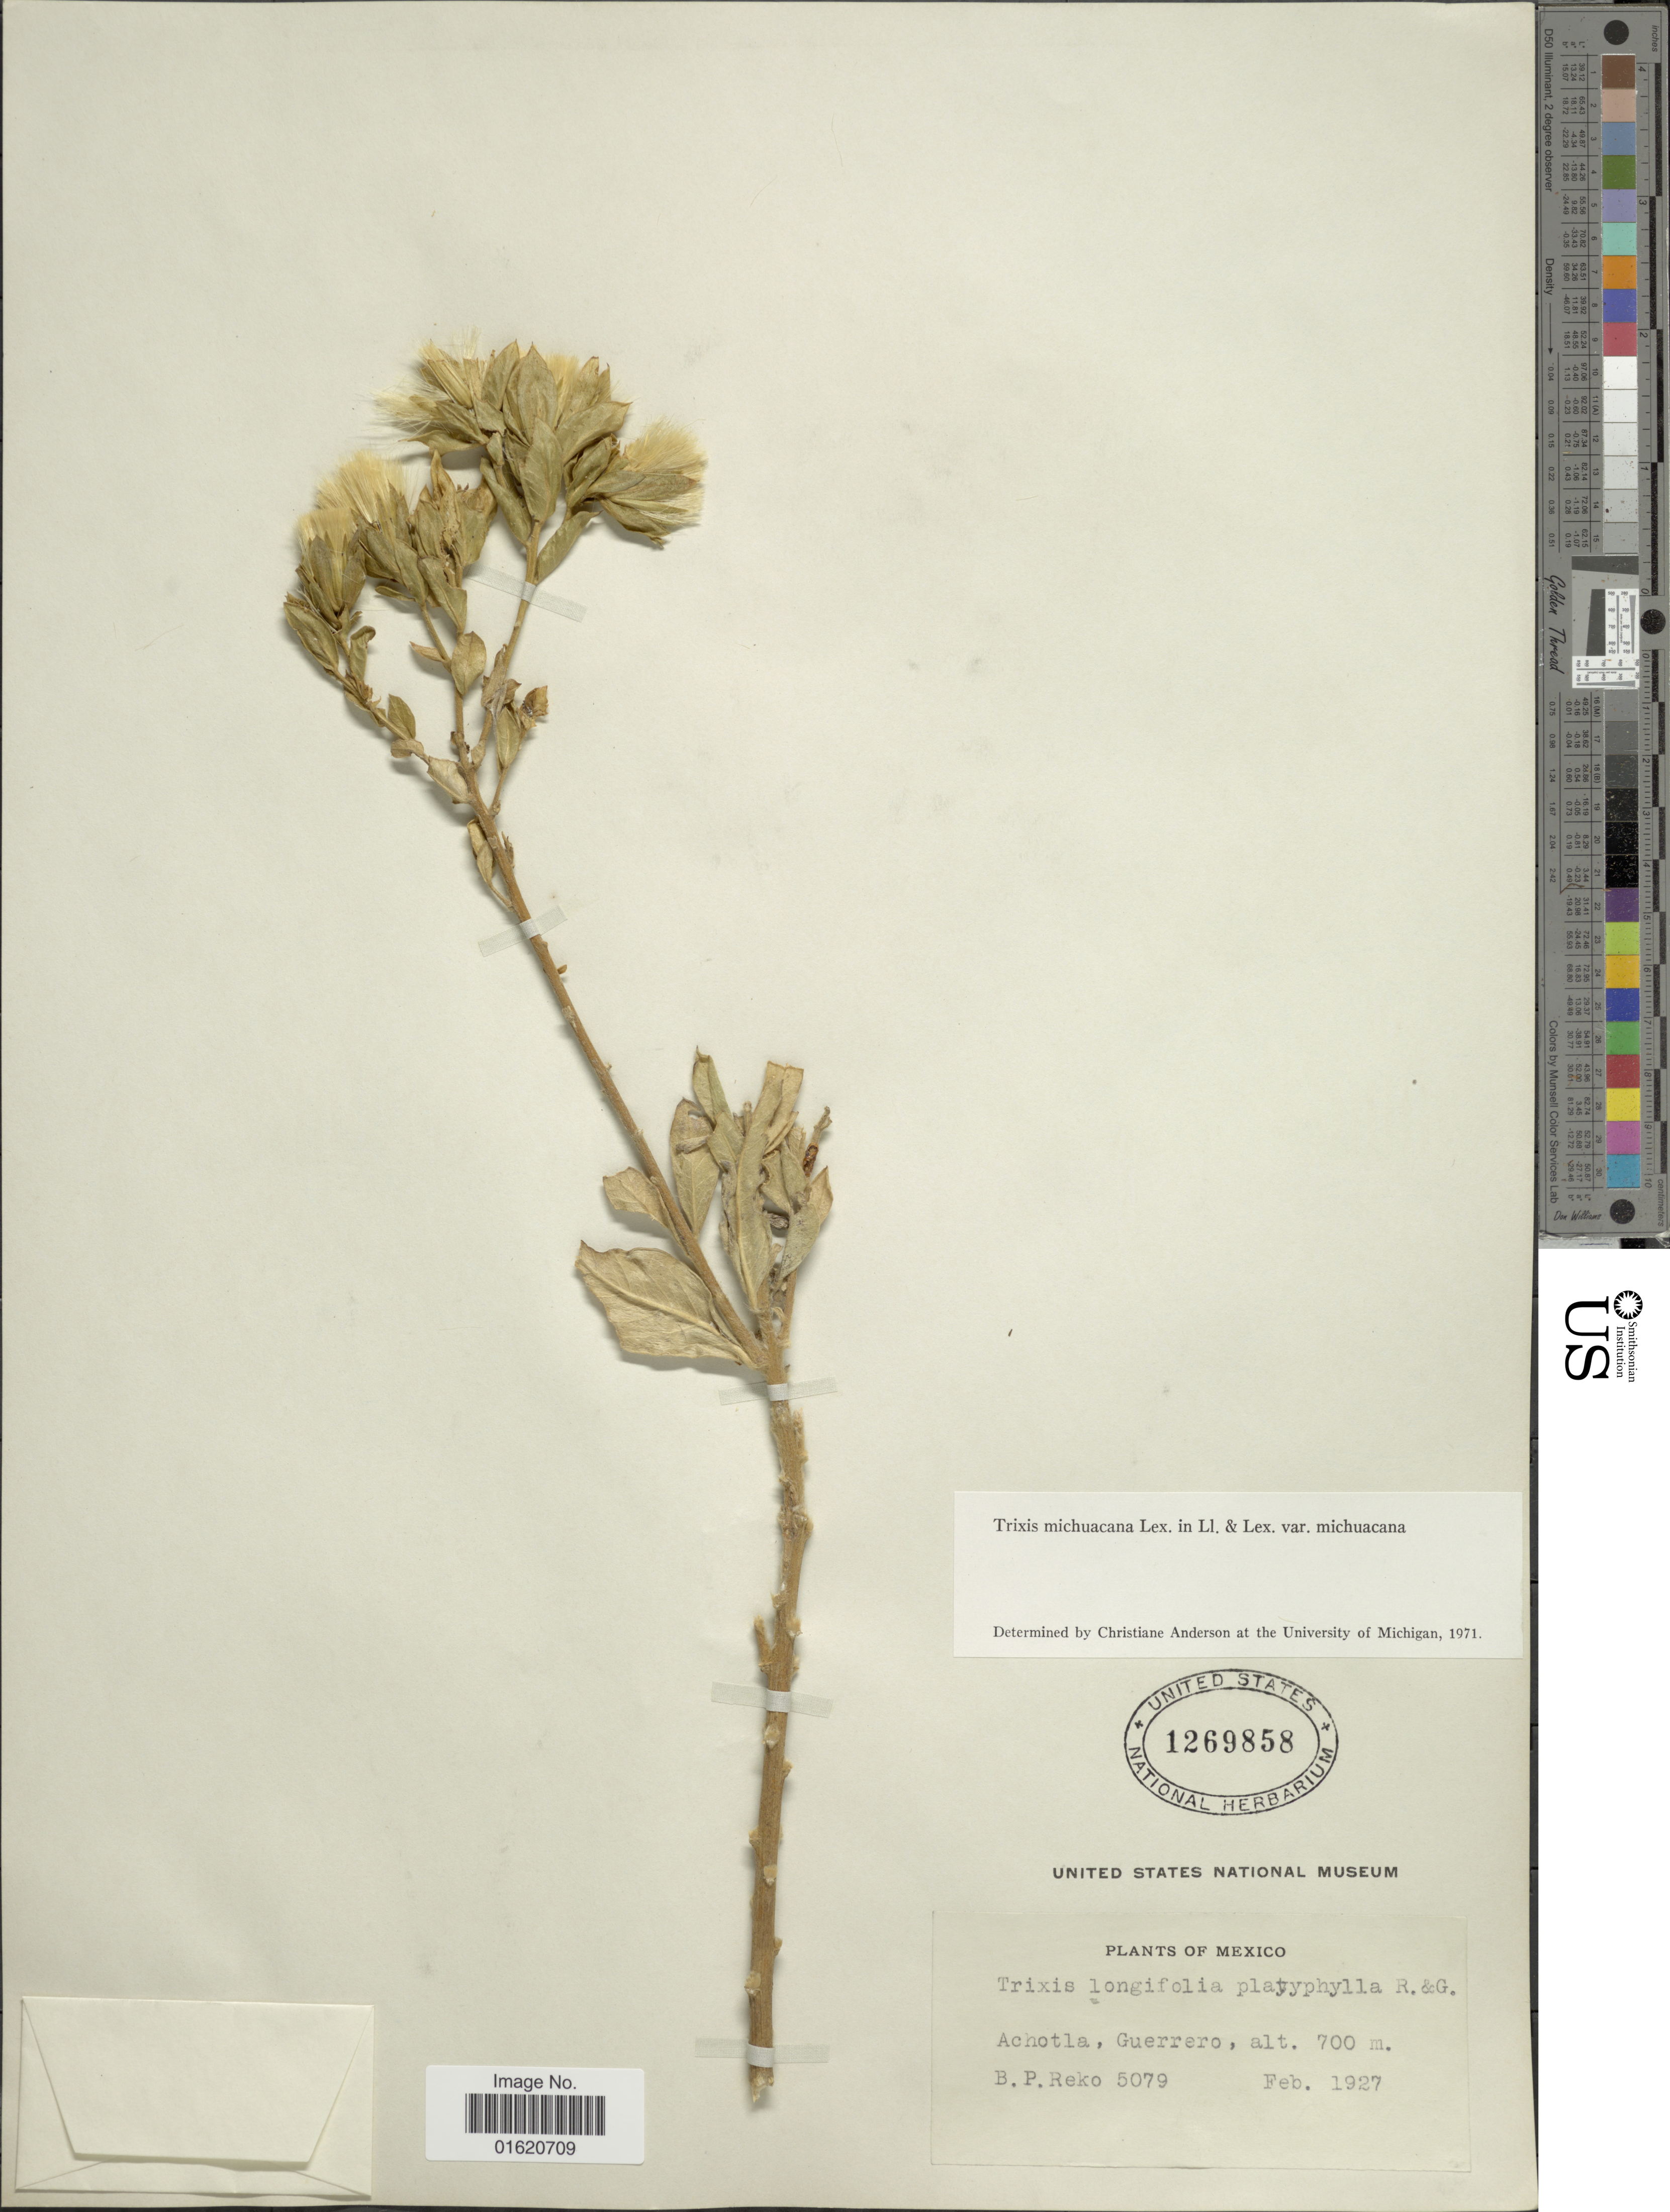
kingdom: Plantae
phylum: Tracheophyta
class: Magnoliopsida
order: Asterales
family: Asteraceae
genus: Trixis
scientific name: Trixis michuacana var. michuacana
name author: Lex.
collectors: B. P. Reko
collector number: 5079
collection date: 1927-02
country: Mexico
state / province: Guerrero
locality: Achotla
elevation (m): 700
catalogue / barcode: US 126958